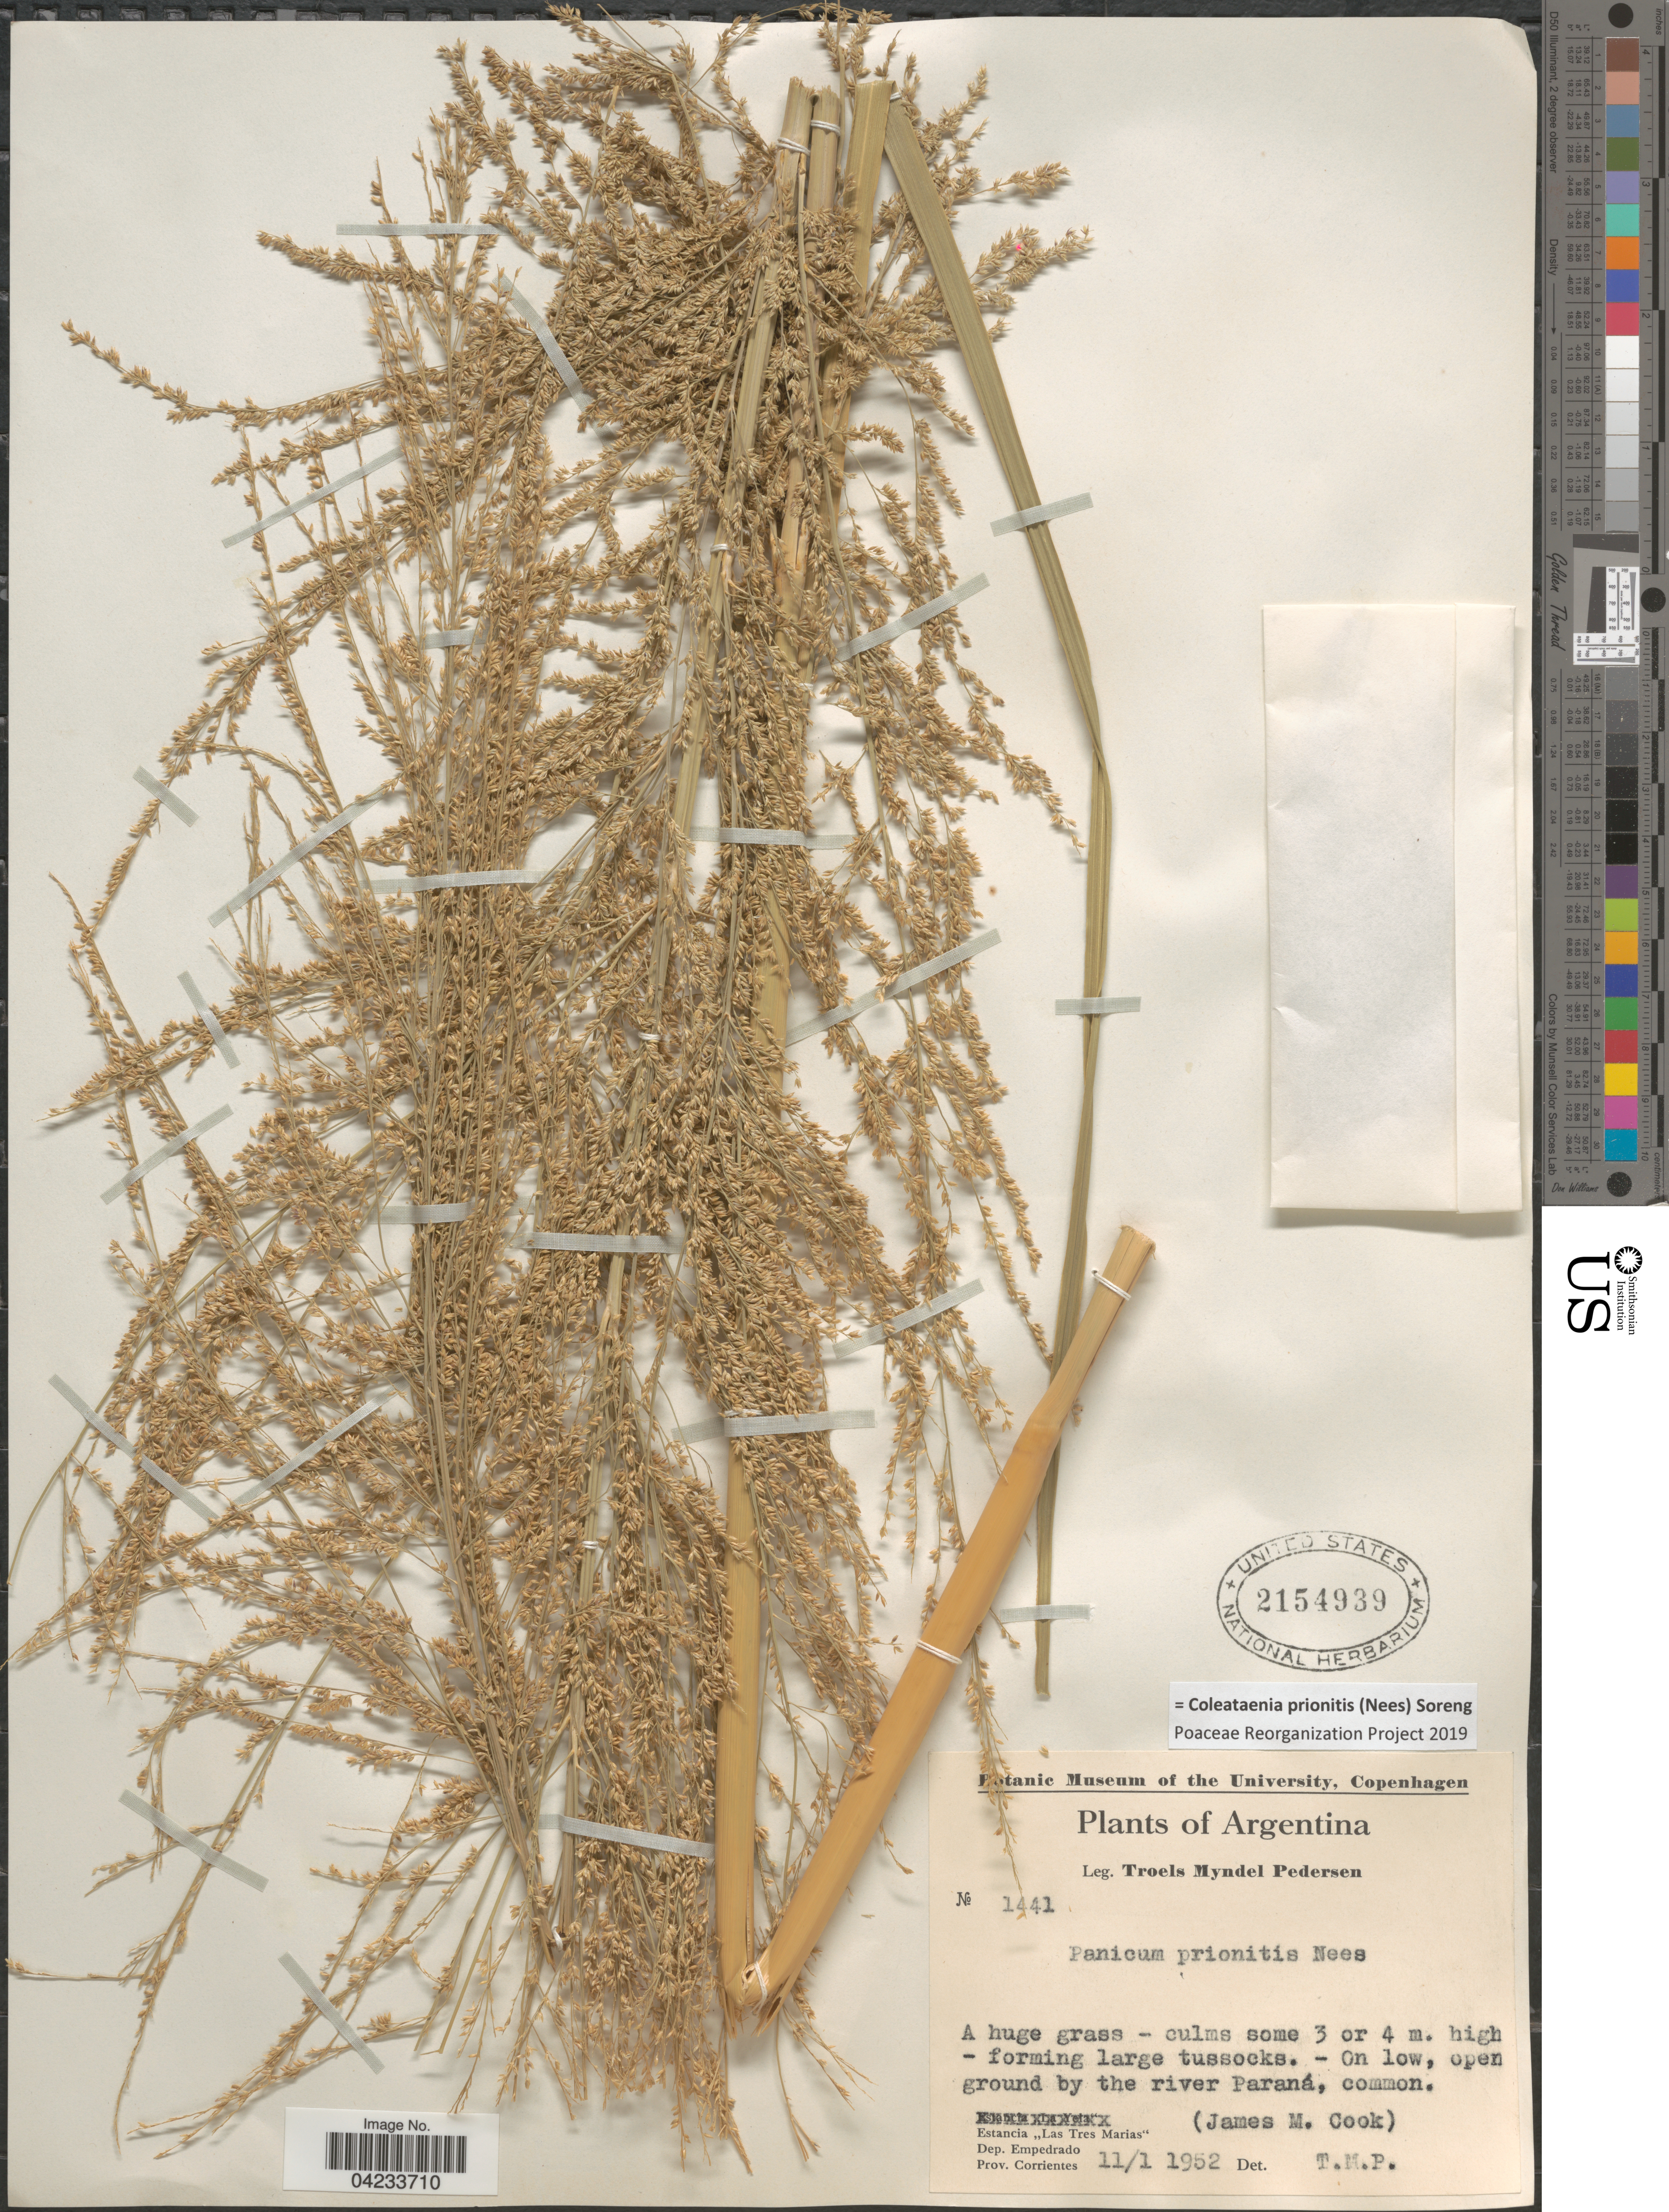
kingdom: Plantae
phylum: Tracheophyta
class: Liliopsida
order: Poales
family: Poaceae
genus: Coleataenia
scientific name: Coleataenia prionitis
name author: (Nees) Soreng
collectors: T. Pederson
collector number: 1441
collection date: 1952-01-11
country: Argentina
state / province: Corrientes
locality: On low, open ground by the river Paraná. Estancia "Las Tres Marias". Dep. Empedrado.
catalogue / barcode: US 2154939